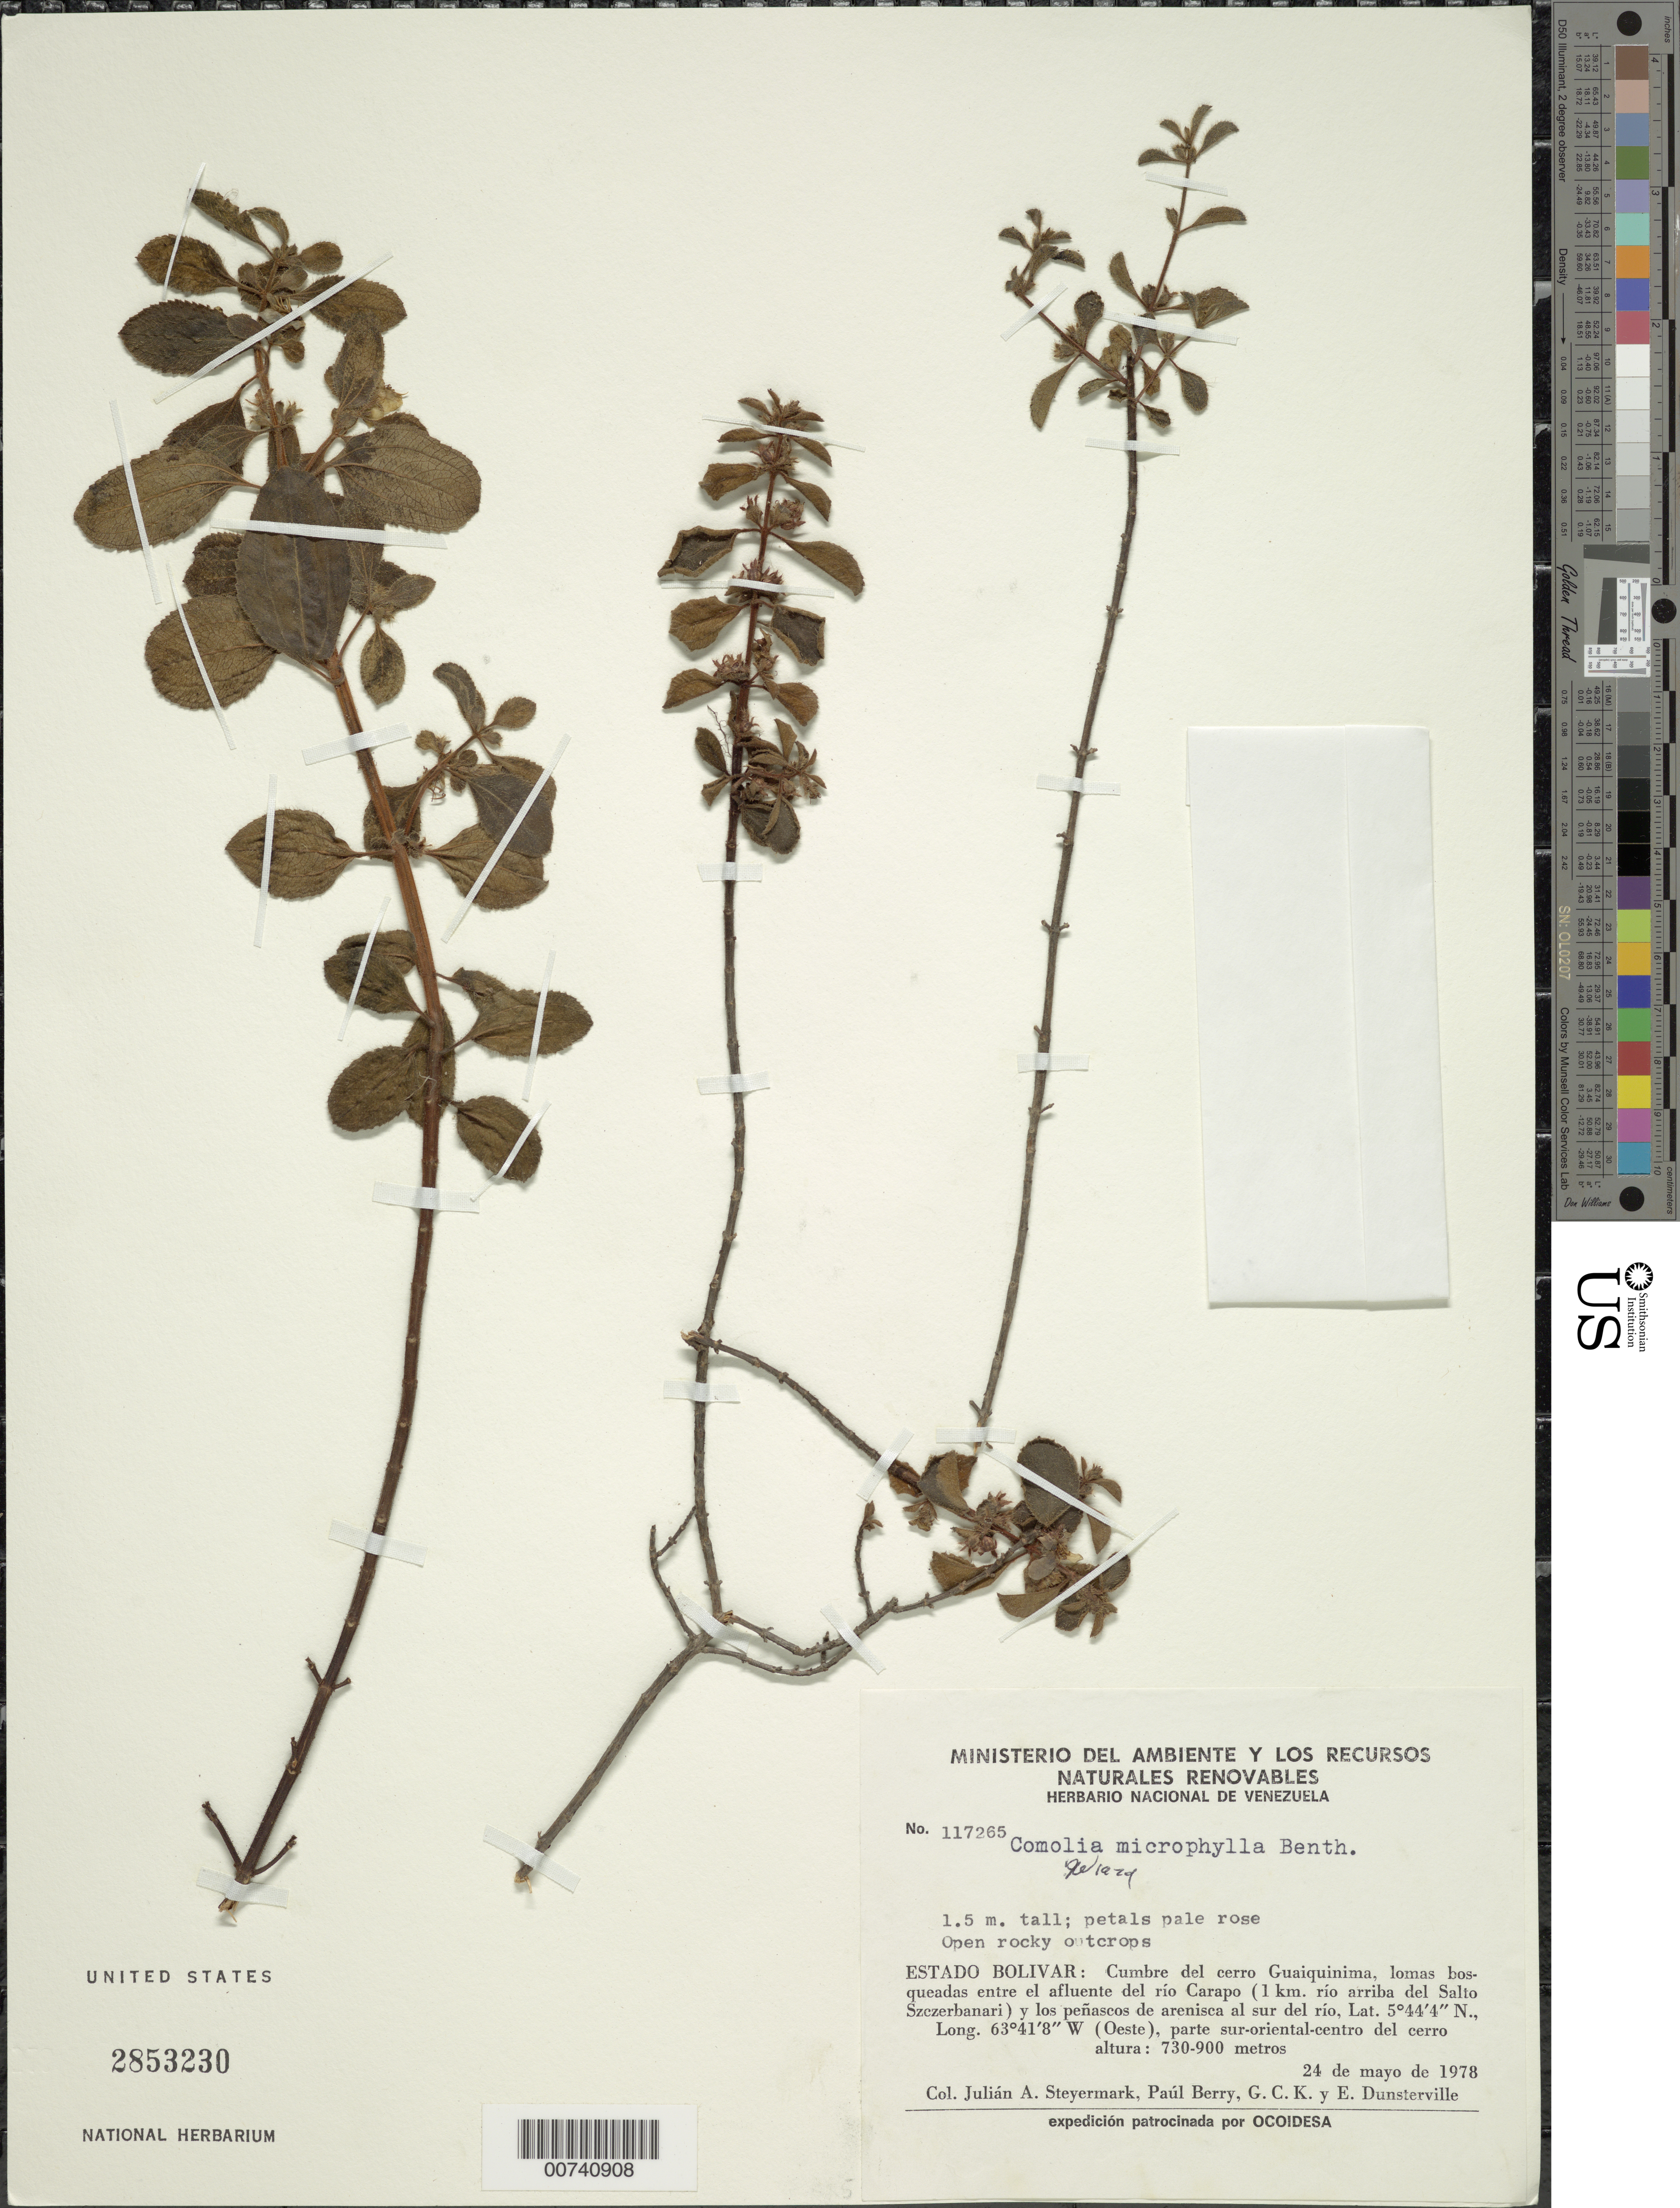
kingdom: Plantae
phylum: Tracheophyta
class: Magnoliopsida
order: Myrtales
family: Melastomataceae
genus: Comolia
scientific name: Comolia villosa var. glabrior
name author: Cogn.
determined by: Nunes da Silva, Diego, (RB), Jardim Botanico do Rio de Janeiro - Herbario (BRAZIL)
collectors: J. Steyermark, P. Berry, G. C. K. Dunsterville & E. Dunsterville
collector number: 117265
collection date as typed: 24-May-78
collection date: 1978-05-24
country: Venezuela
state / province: Bolívar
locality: Cerro Guaiquinima; afluente del Río Carapo (1 km río arriba del Salto Szczerbanari)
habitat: Open rocky outcrops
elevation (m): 730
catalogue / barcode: US 2853230